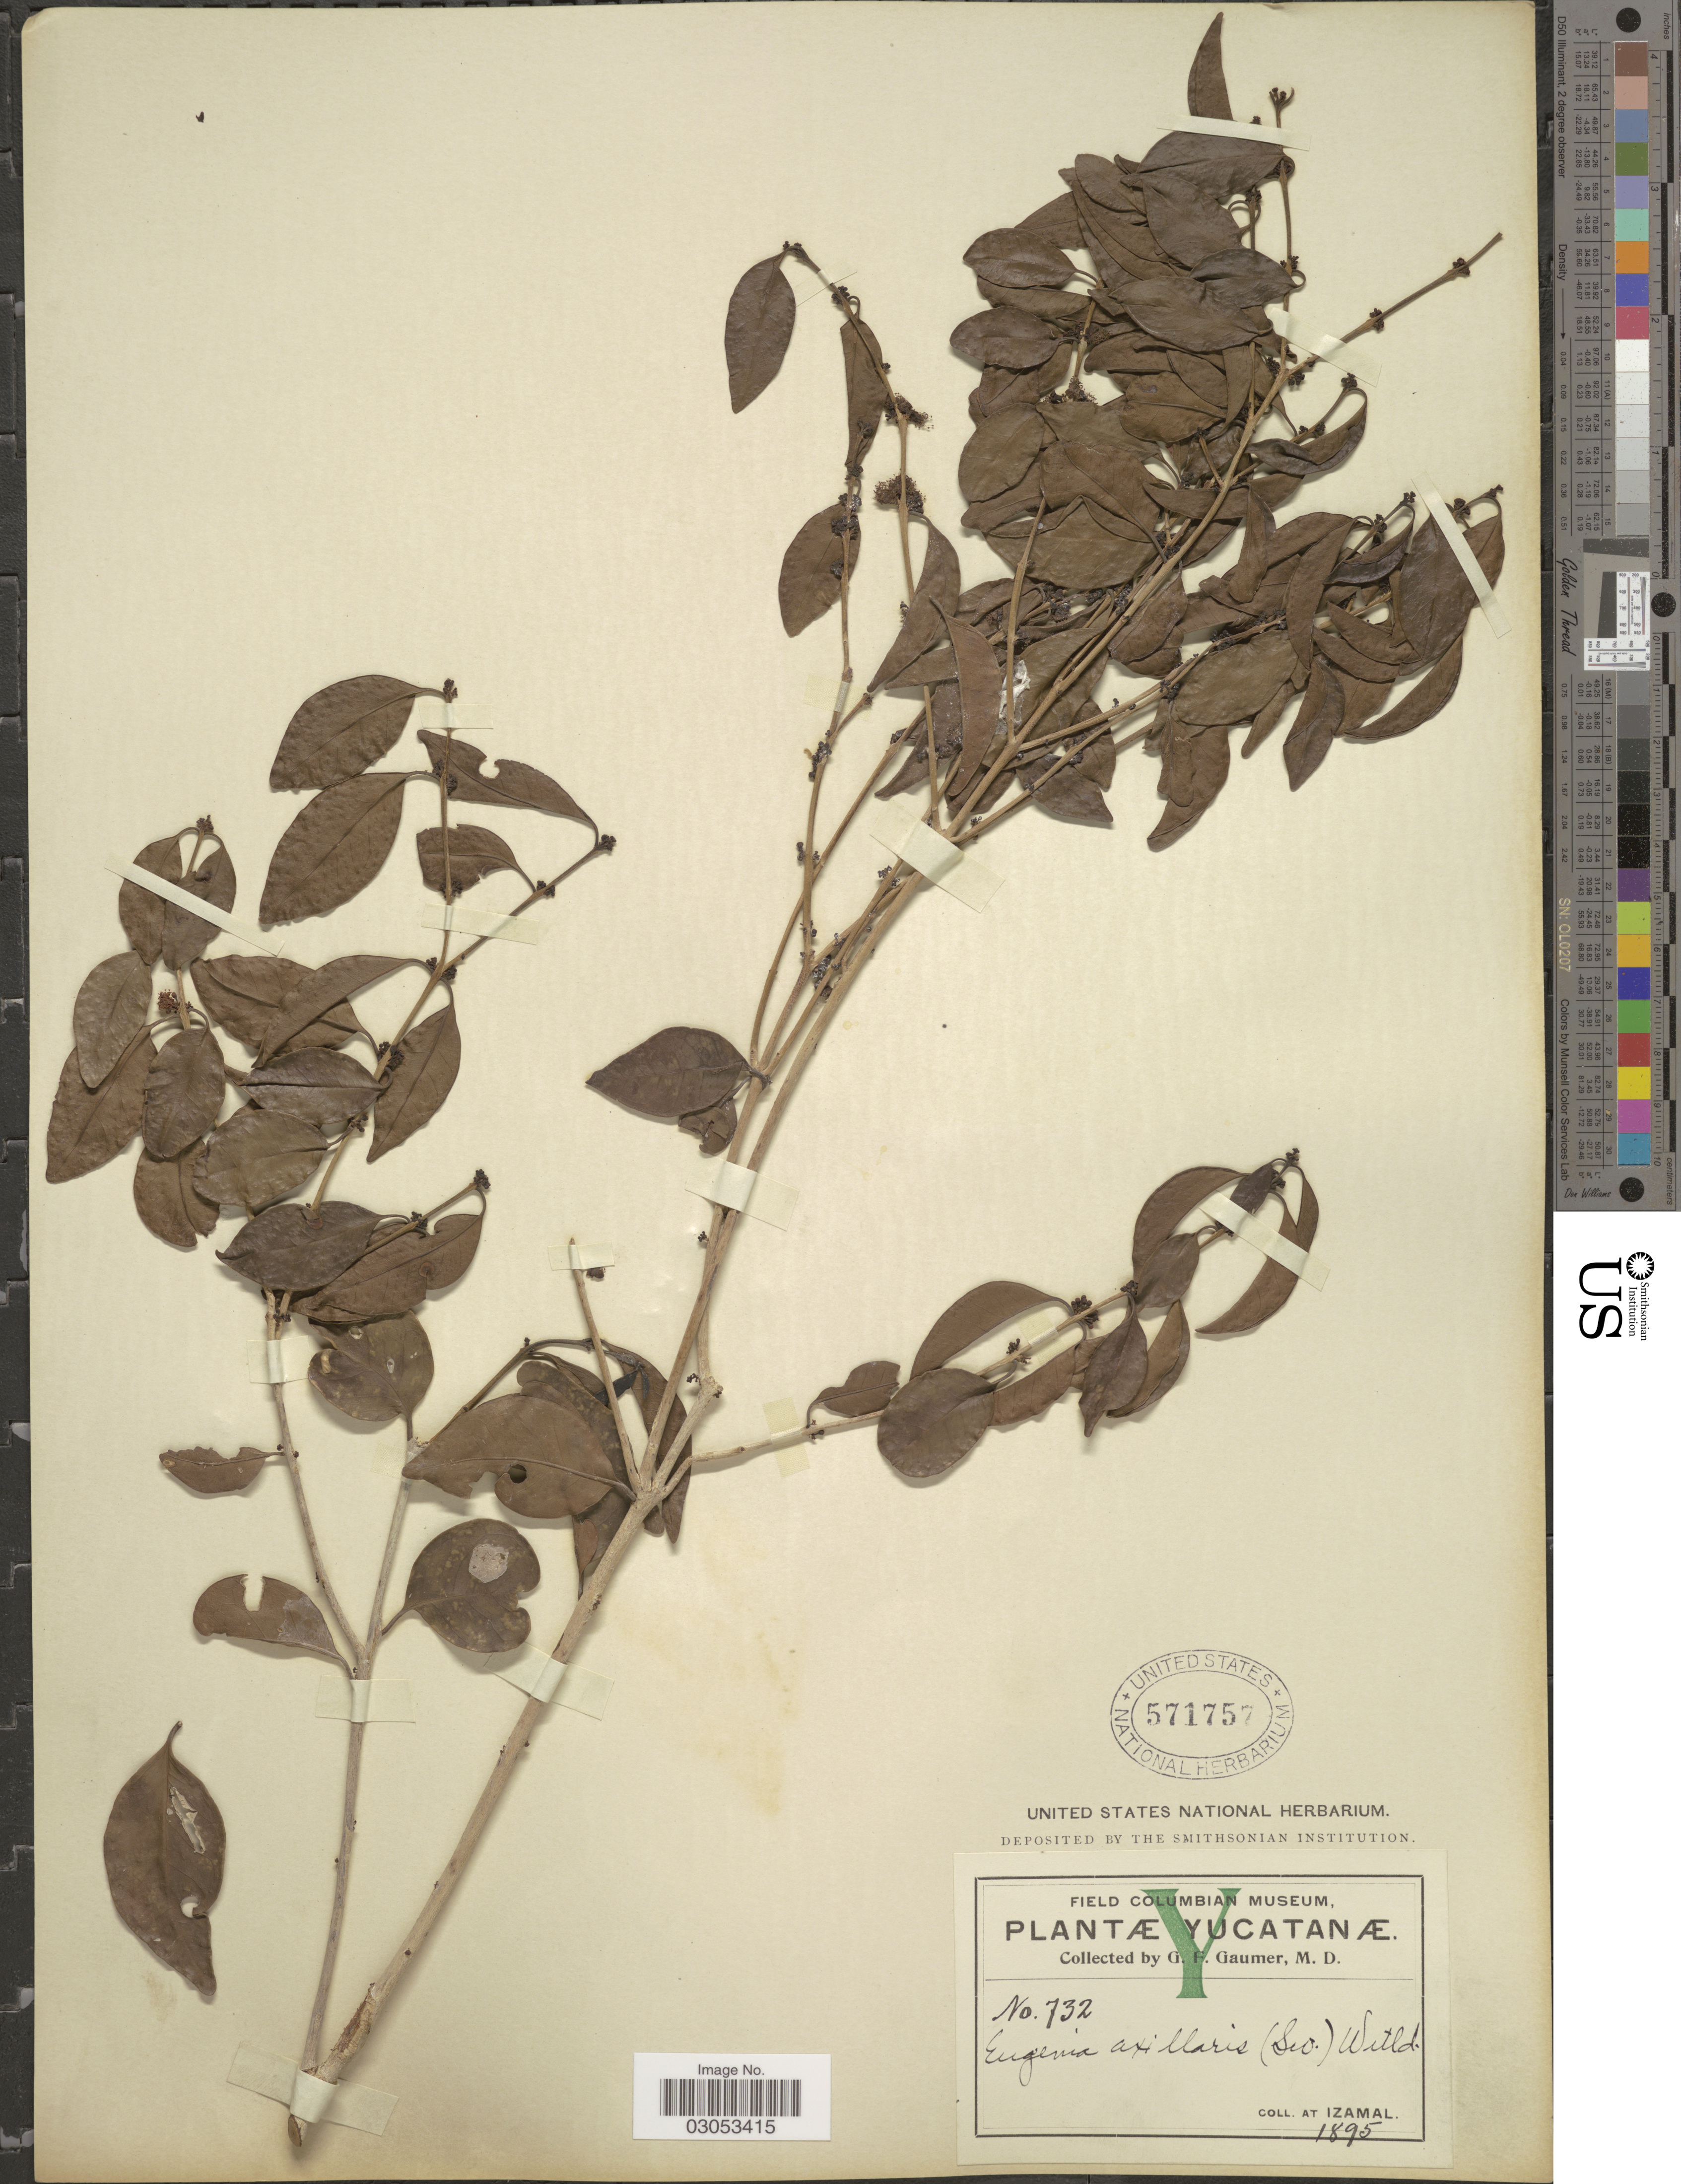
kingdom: Plantae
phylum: Tracheophyta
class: Magnoliopsida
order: Myrtales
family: Myrtaceae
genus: Eugenia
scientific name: Eugenia axillaris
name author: (Sw.) Willd.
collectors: G. F. Gaumer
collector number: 732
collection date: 1895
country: Mexico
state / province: Yucatán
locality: At Izamal.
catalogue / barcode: US 571757